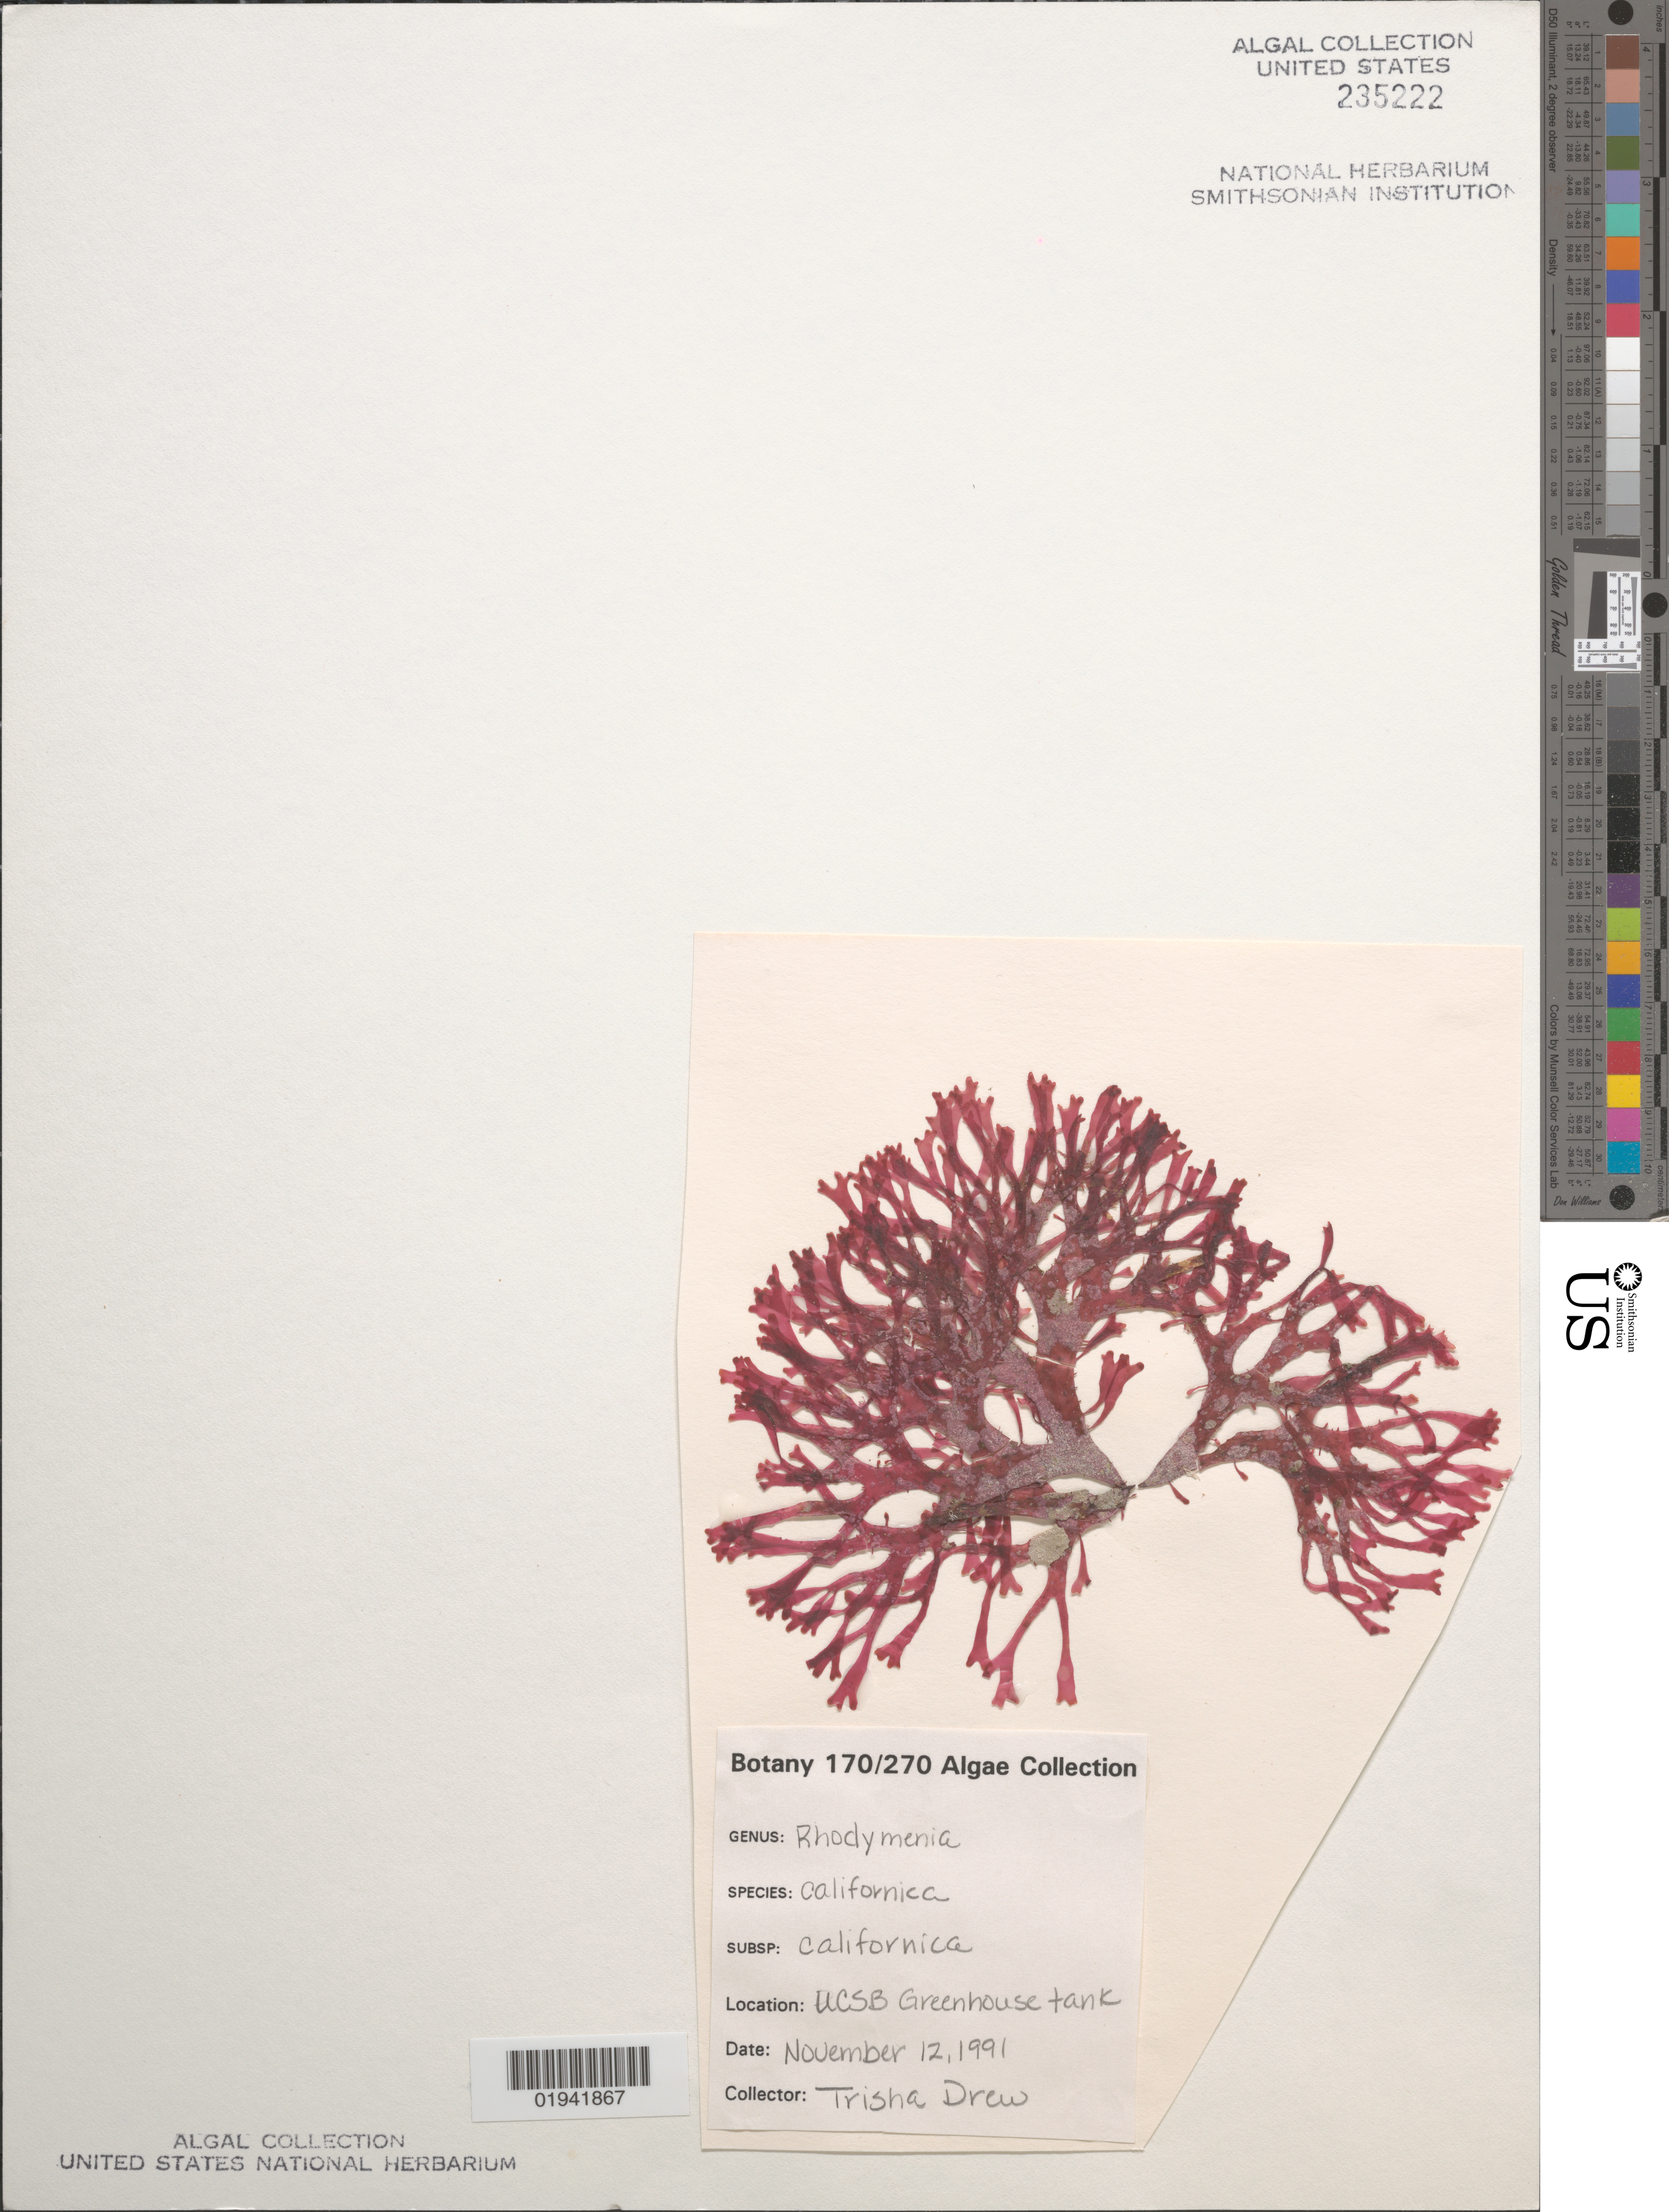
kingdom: Plantae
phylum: Rhodophyta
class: Florideophyceae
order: Rhodymeniales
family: Rhodymeniaceae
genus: Rhodymenia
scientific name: Rhodymenia californica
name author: Kylin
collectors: T. Drew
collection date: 1991-11-12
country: United States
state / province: California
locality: UCSB Greenhouse tank.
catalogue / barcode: US 235222